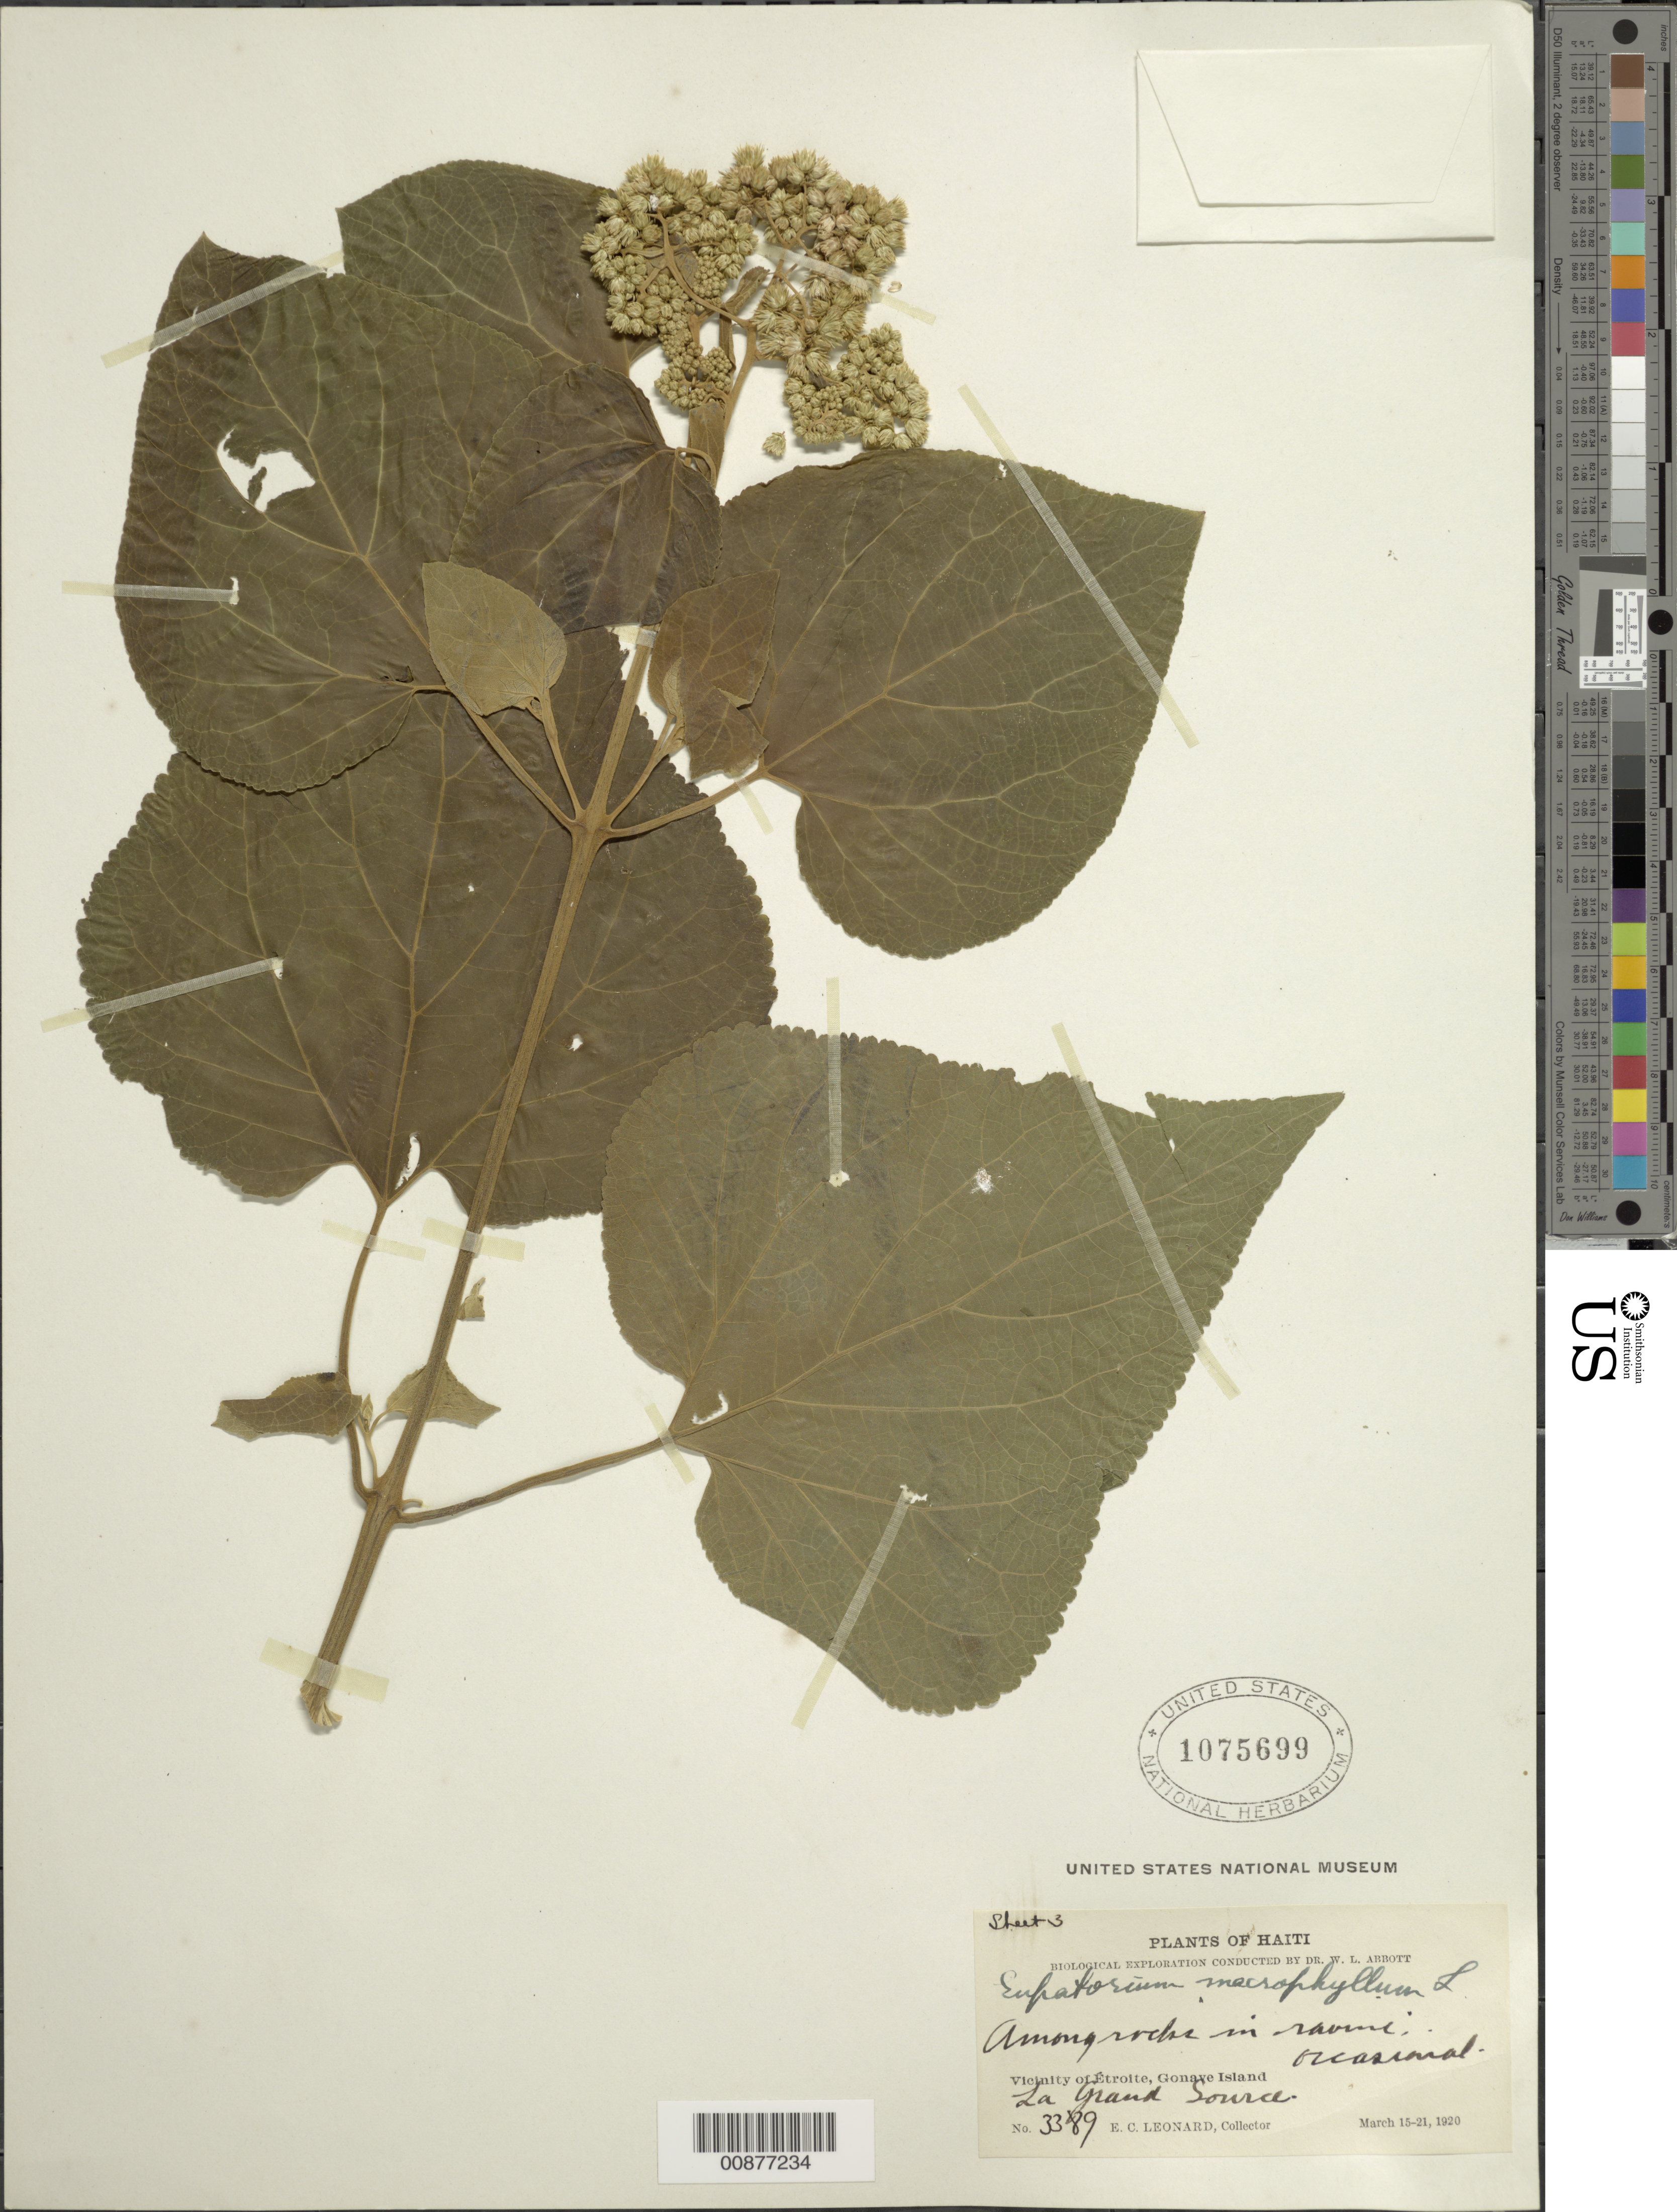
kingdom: Plantae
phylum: Tracheophyta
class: Magnoliopsida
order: Asterales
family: Asteraceae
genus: Hebeclinium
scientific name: Hebeclinium macrophyllum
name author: (L.) DC.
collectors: E. C. Leonard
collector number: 3389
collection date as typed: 15 Mar 1920 to 21 Mar 1920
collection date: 1920-03-15/1920-03-21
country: Haiti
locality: Vicinity of Étroite, Gonave Island. La Grand Source.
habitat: Among rocks in ravine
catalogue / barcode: US 1075699